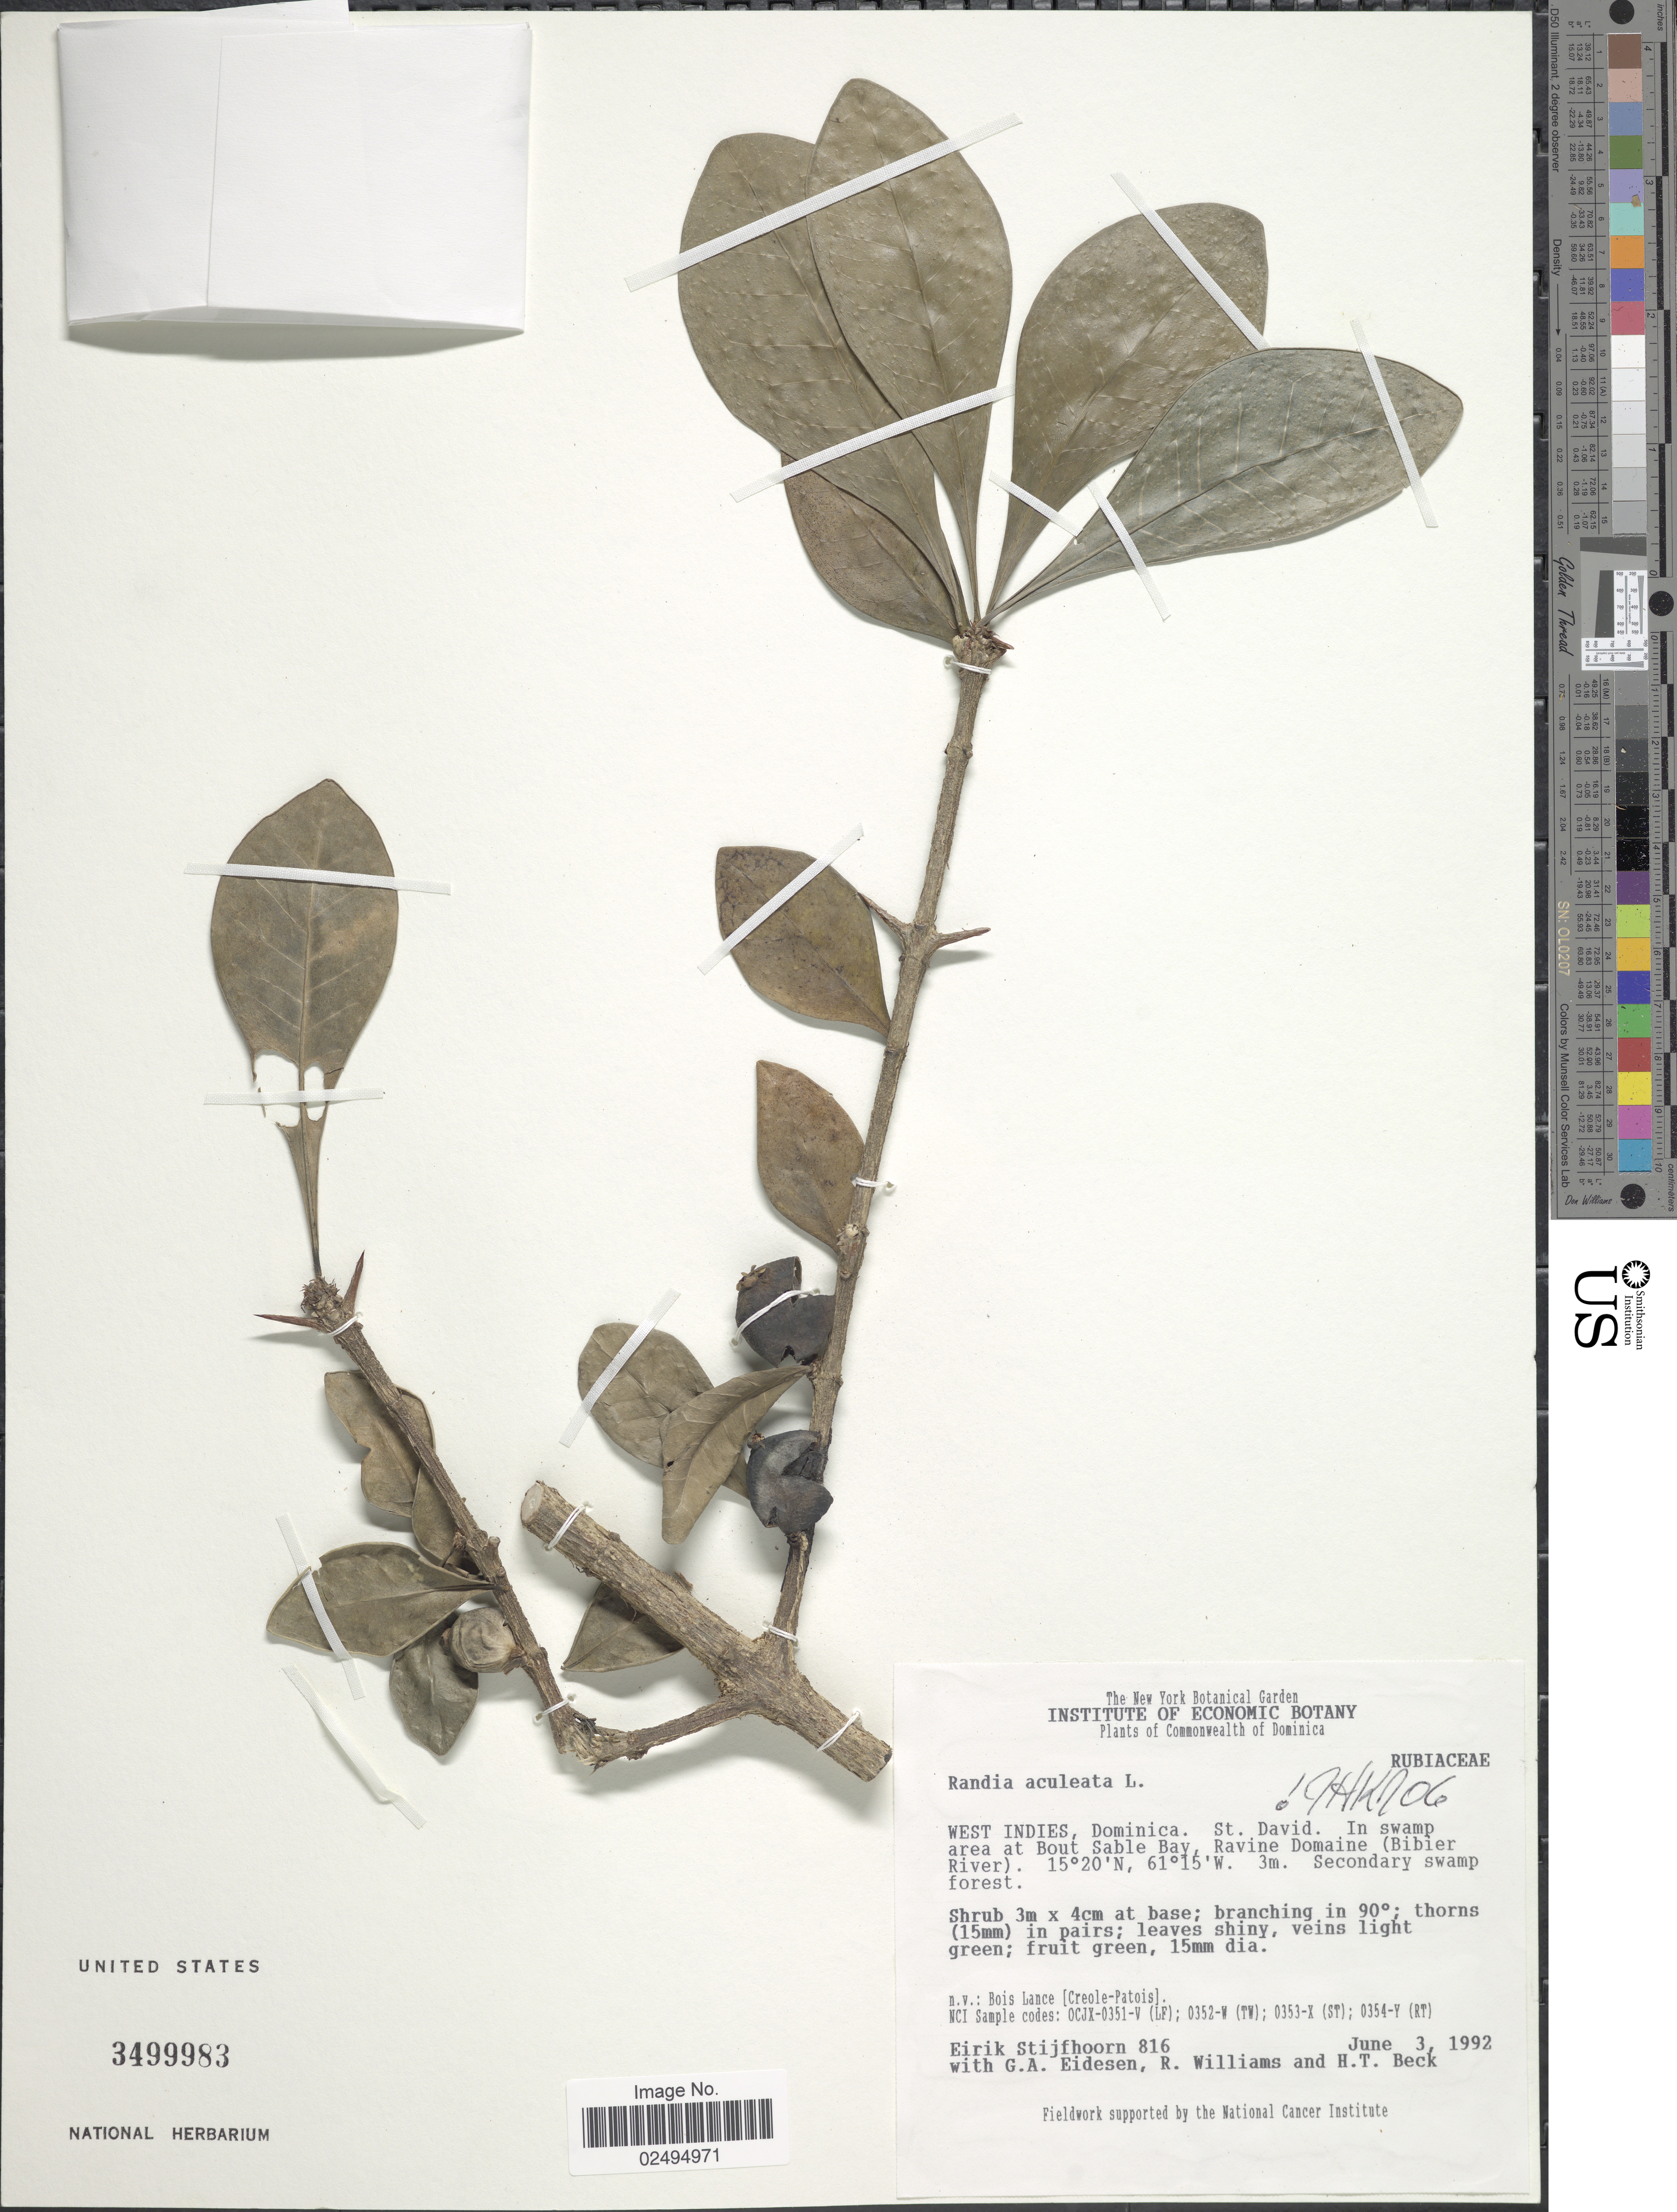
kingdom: Plantae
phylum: Tracheophyta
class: Magnoliopsida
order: Gentianales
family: Rubiaceae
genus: Randia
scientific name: Randia aculeata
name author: L.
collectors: E. Stijfhoorn, G. Eidesen, R. Williams & H. T. Beck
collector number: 816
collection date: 1992-06-03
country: Dominica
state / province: St. David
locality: Comnonwealth of Domica, West Indies, in swamp area at Bout Sable Bay, Ravine Domaine (Bibier River), secondary swamp forest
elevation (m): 3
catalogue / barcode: US 3499983